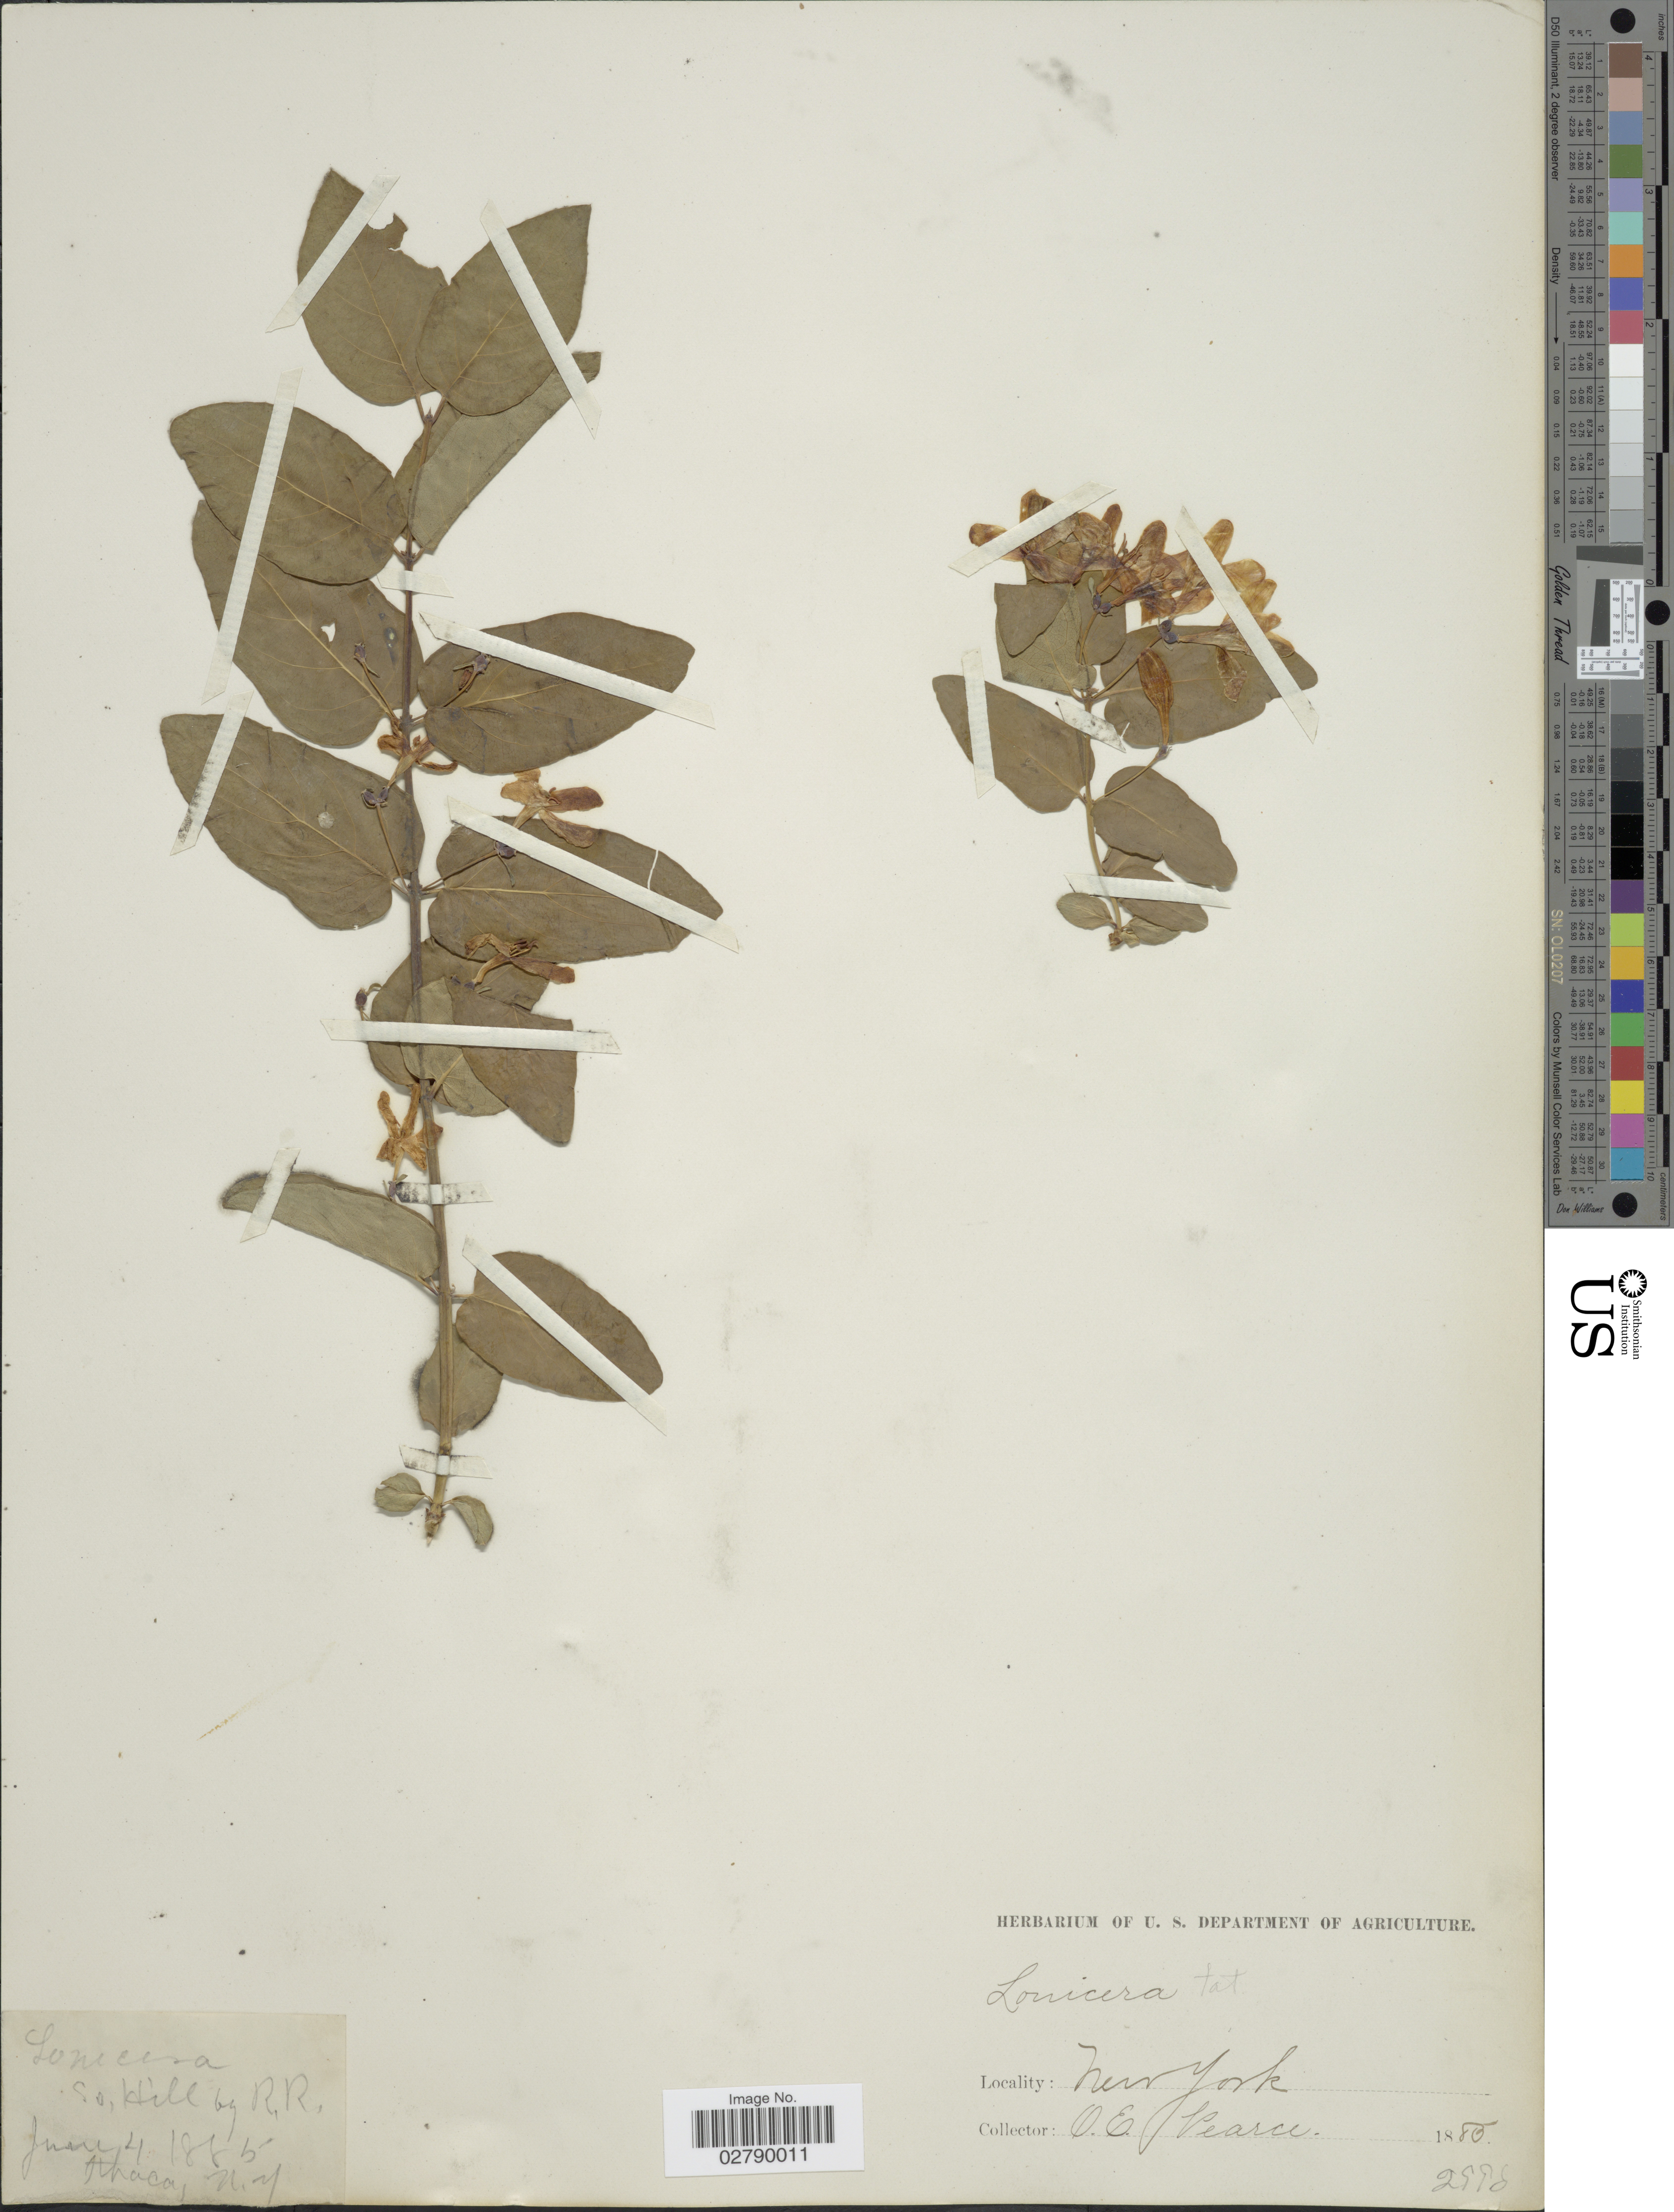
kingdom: Plantae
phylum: Tracheophyta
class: Magnoliopsida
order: Dipsacales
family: Caprifoliaceae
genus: Lonicera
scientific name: Lonicera tatarica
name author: L.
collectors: O. E. Pearce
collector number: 2998?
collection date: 1885-06-04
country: United States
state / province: New York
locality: So. Hill by R.R. Ithaca